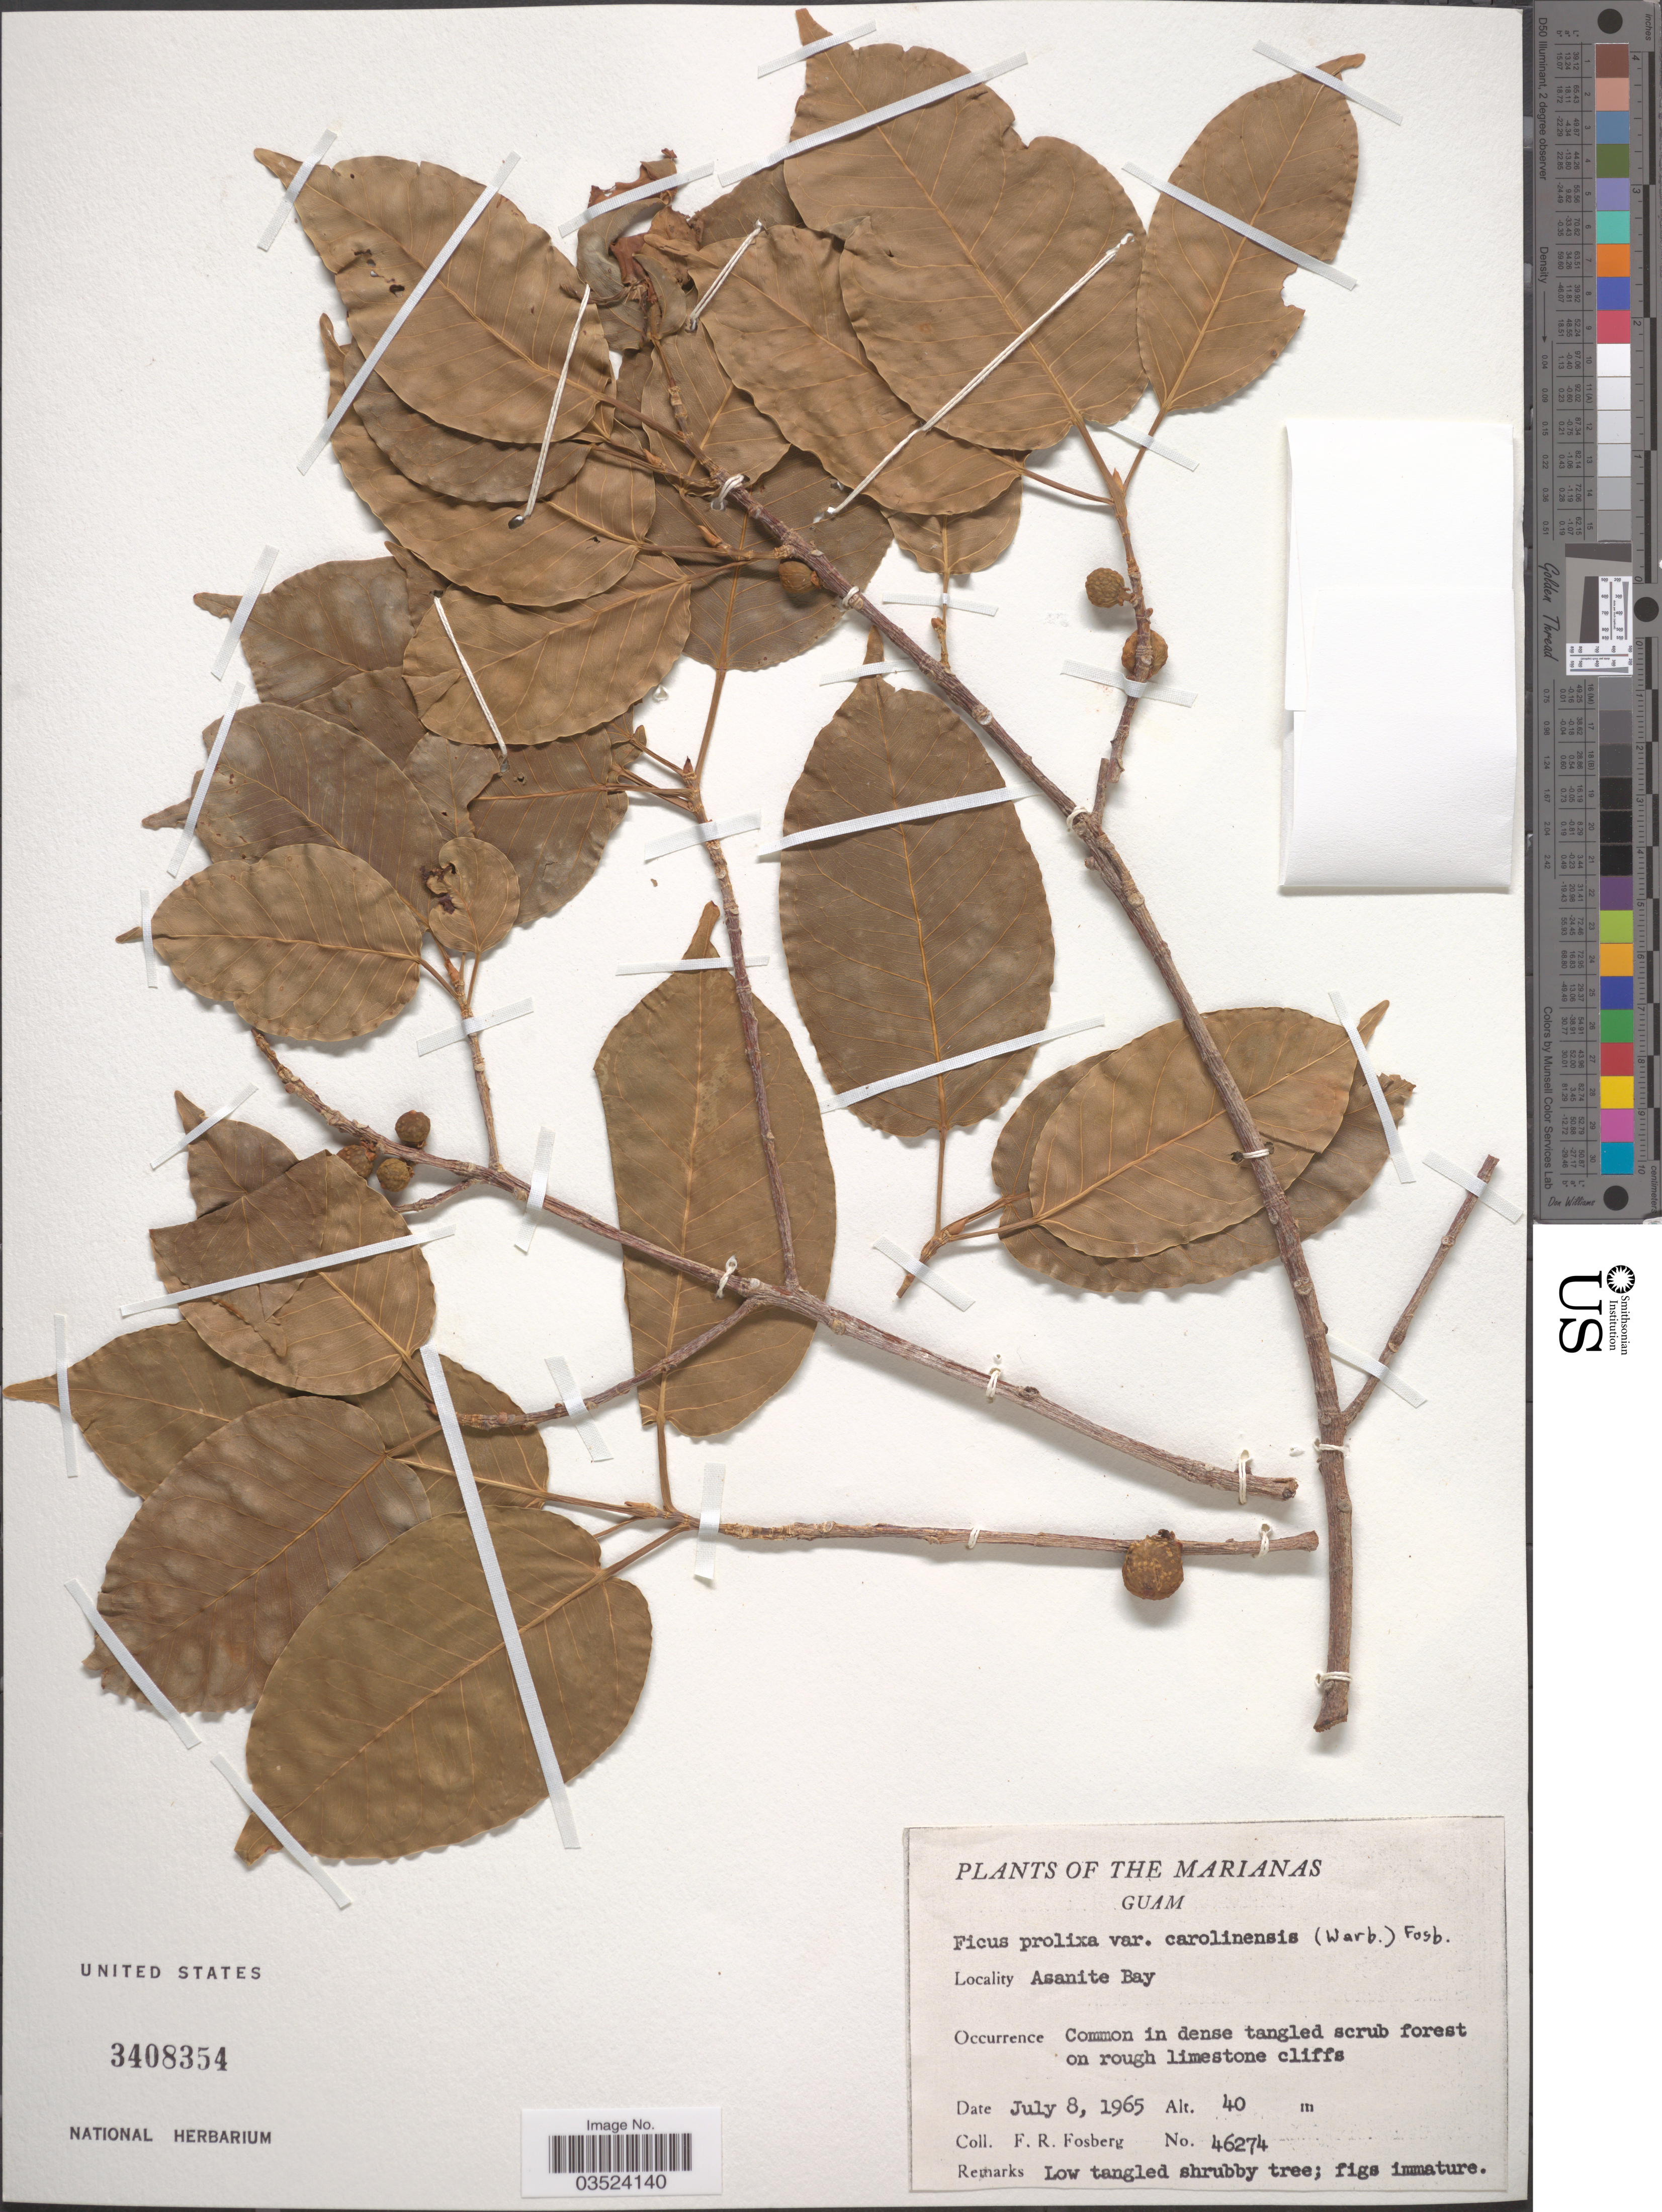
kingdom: Plantae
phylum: Tracheophyta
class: Magnoliopsida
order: Rosales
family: Moraceae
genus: Ficus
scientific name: Ficus prolixa var. carolinensis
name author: (Warb.) Fosberg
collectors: F. R. Fosberg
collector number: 46274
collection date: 1965-07-08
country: Guam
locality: The Marianas. Asanite Bay.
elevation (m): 40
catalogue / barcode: US 3408354